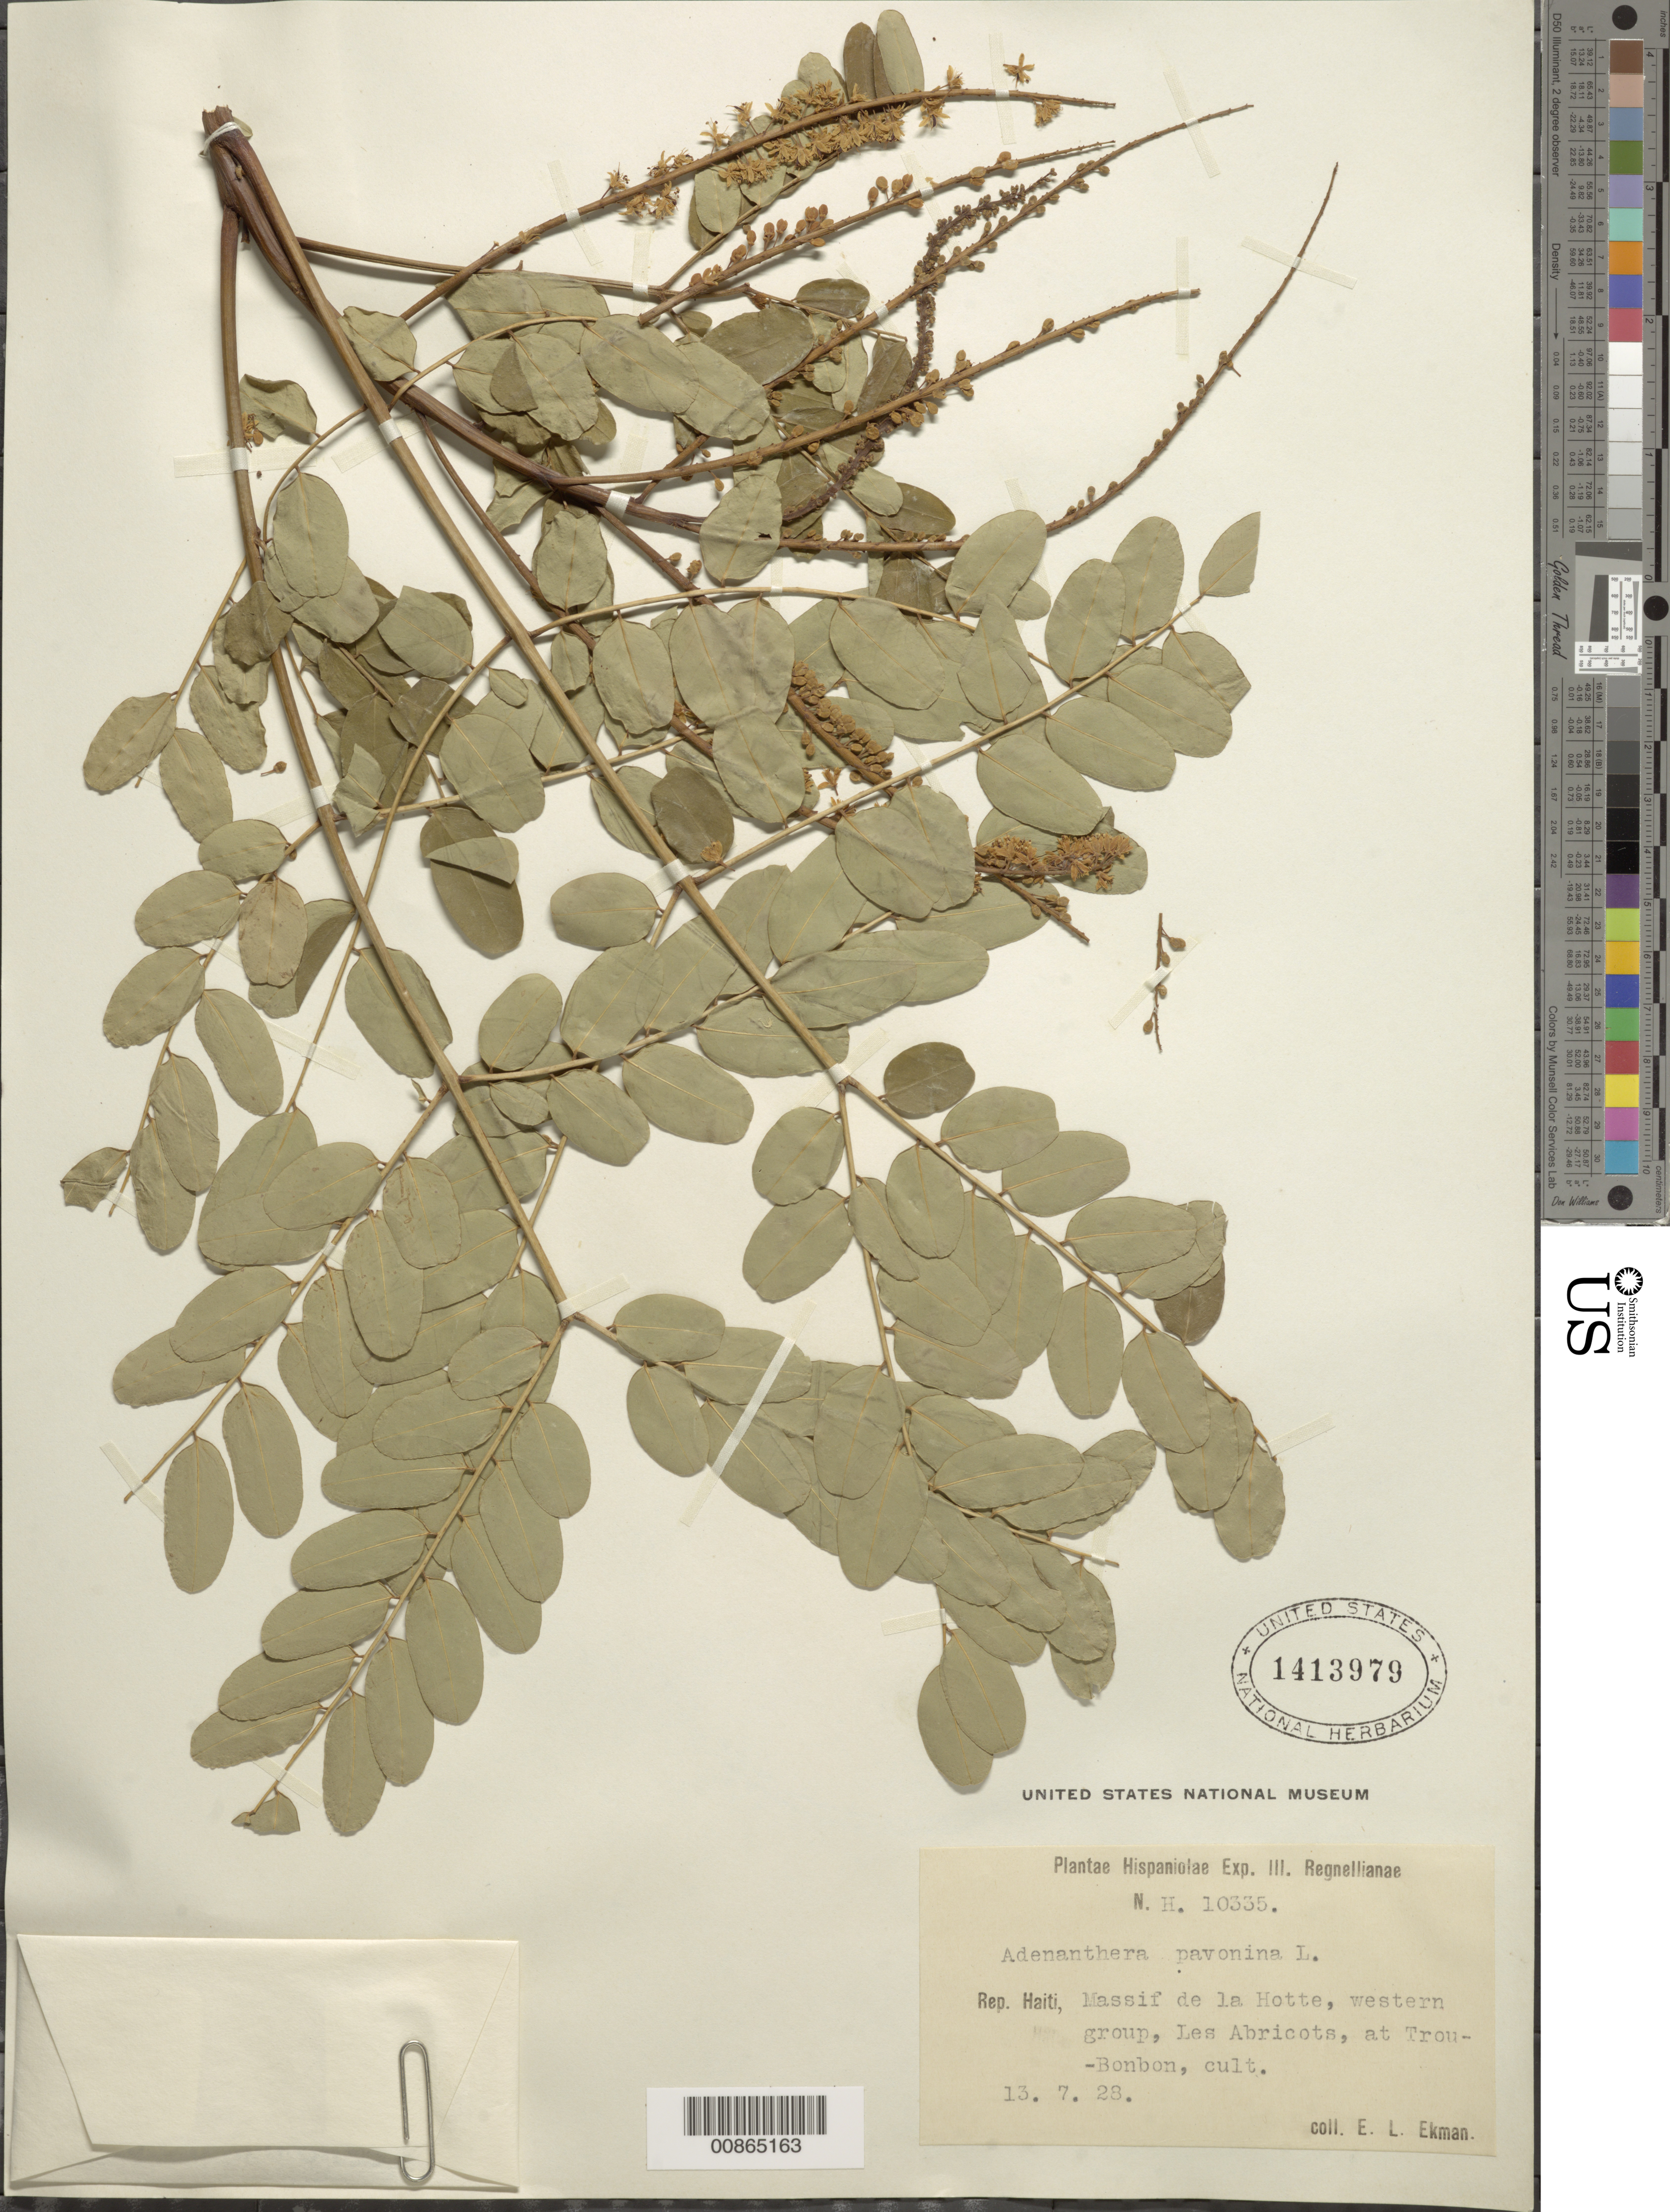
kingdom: Plantae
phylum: Tracheophyta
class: Magnoliopsida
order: Fabales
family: Fabaceae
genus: Adenanthera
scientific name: Adenanthera pavonina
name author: L.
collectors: E. L. Ekman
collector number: H 10335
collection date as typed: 13 Jul 1928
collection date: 1928-07-13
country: Haiti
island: Hispaniola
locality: Massif de la Hotte, western group, Les Abricots, at Trou-Bonbon.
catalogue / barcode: US 1413979